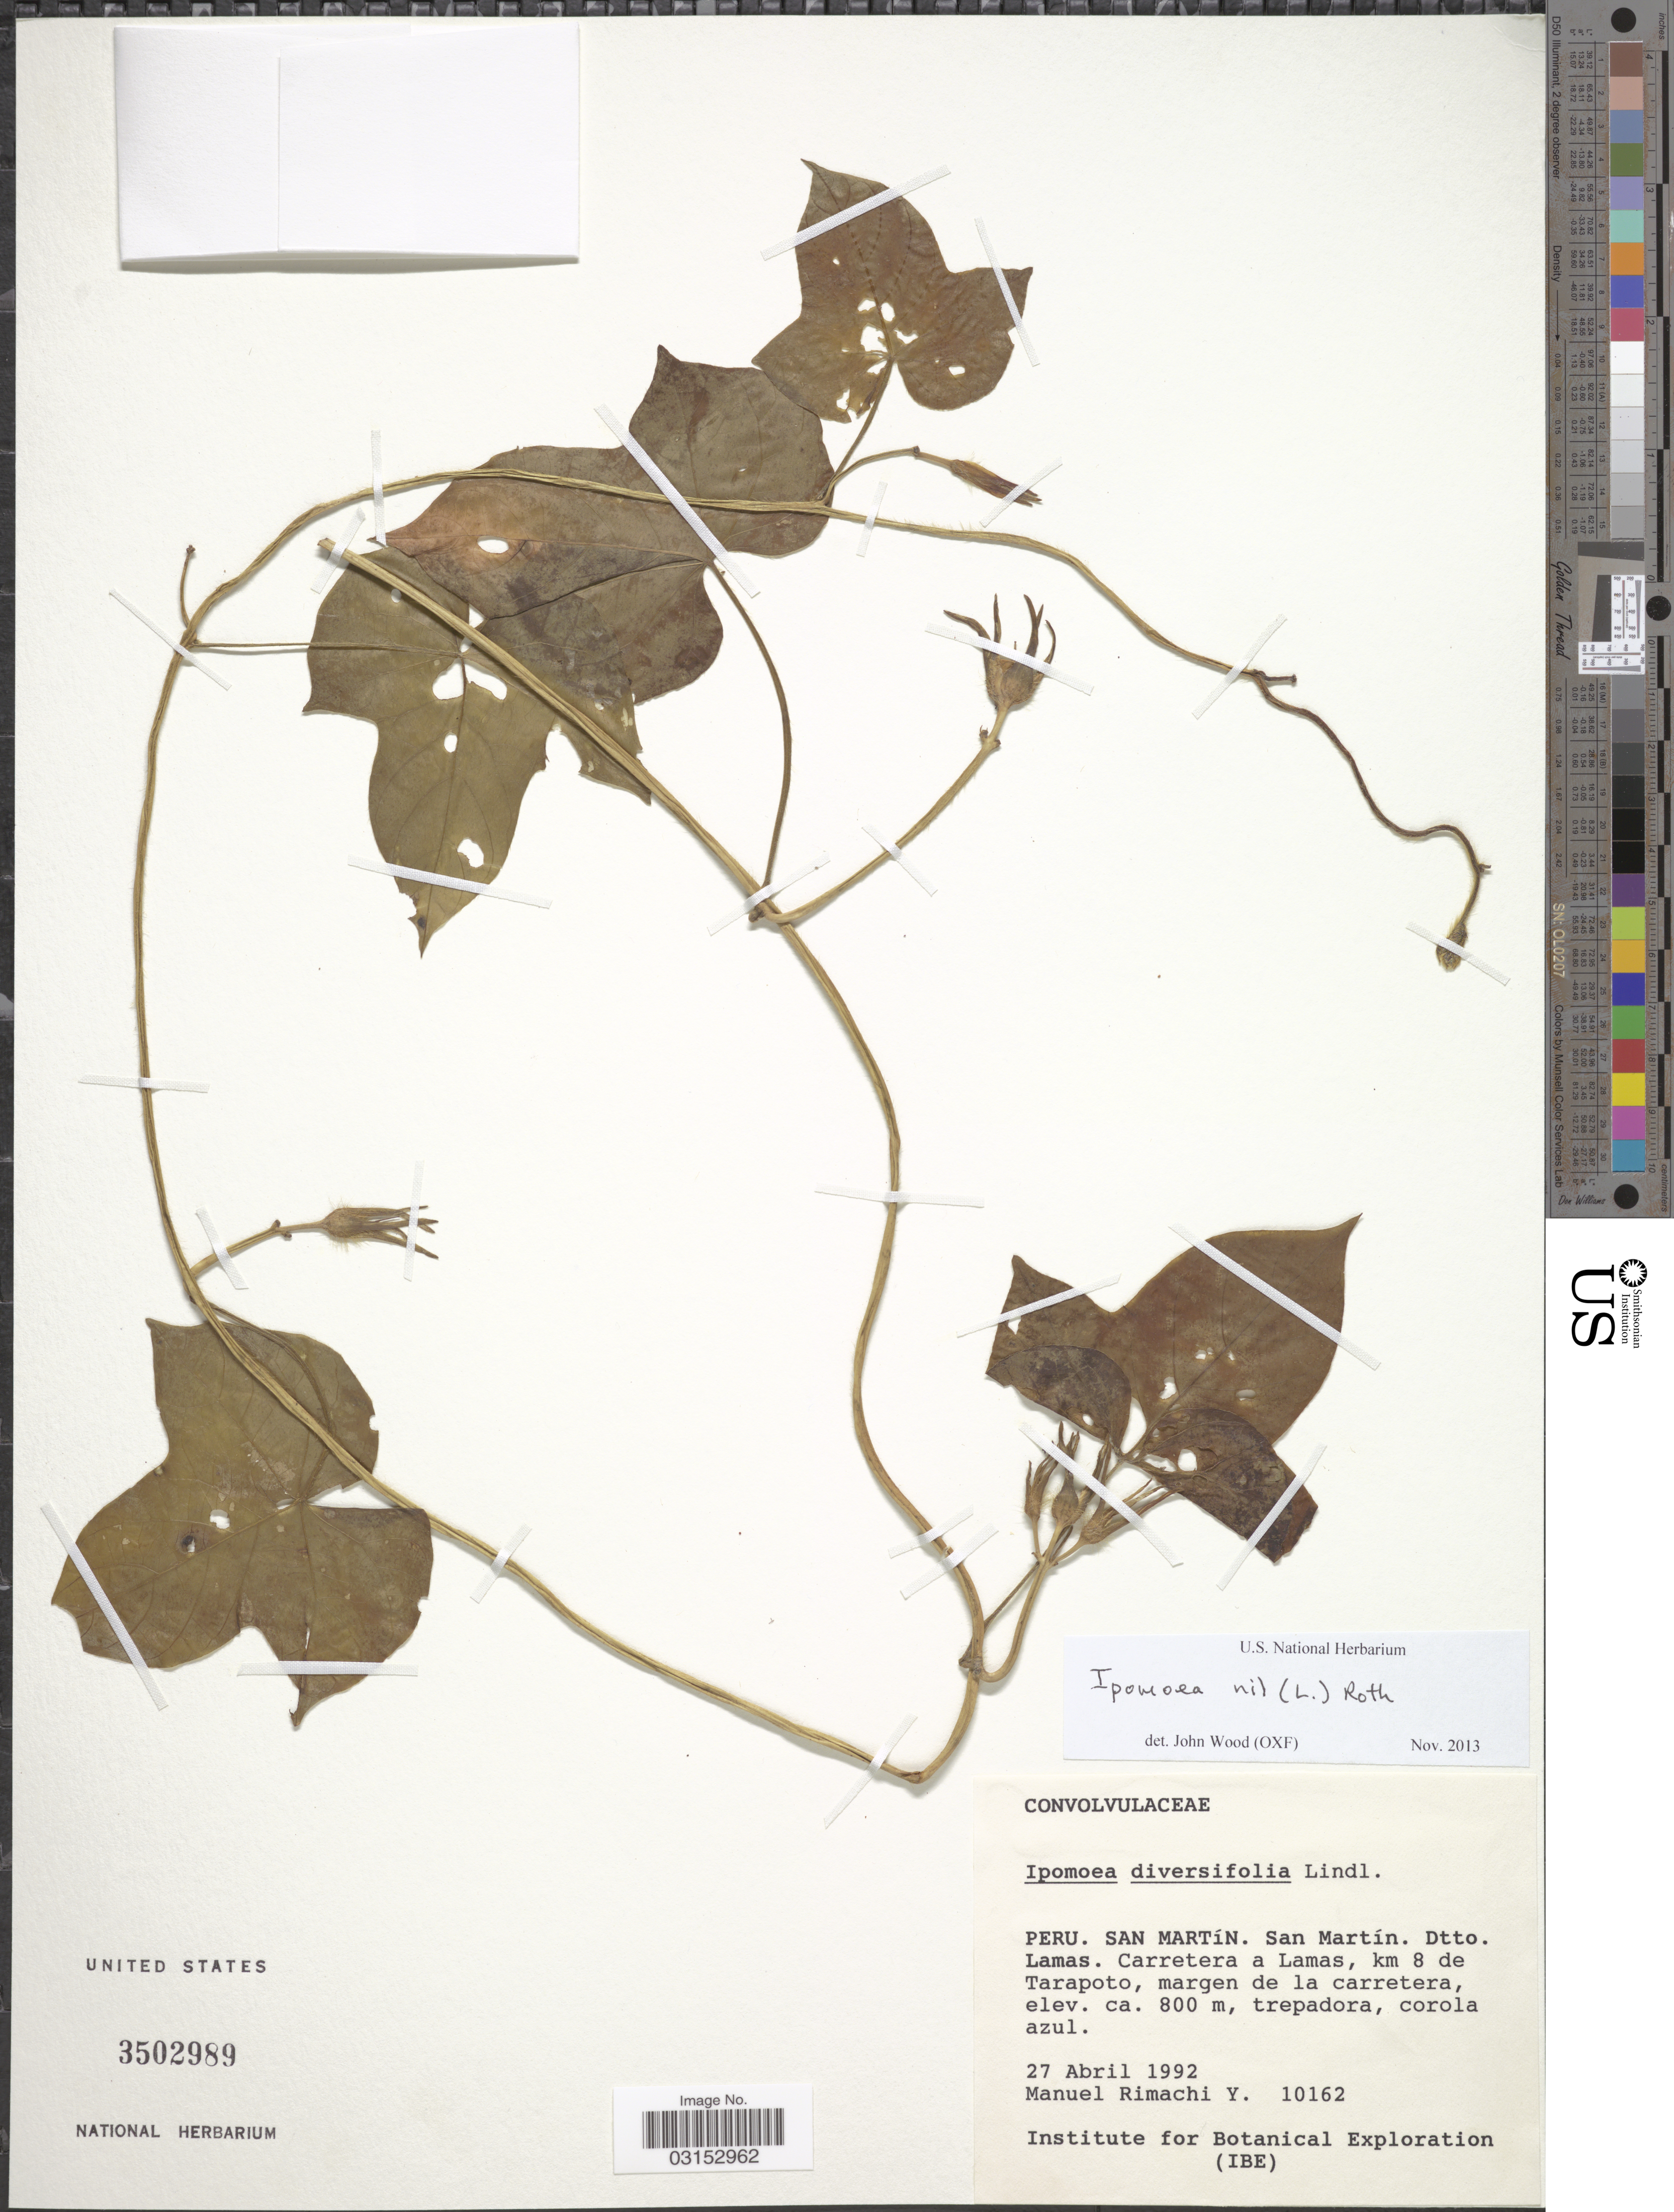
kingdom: Plantae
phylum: Tracheophyta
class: Magnoliopsida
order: Solanales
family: Convolvulaceae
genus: Ipomoea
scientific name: Ipomoea nil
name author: (L.) Roth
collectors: M. Rimachi Y.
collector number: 10162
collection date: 1992-04-27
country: Peru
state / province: San Martín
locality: San Martín. Dtto. Lamas. Carretera a Lamas, km 8 de Tarapoto, margen de la carretera.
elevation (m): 800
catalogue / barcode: US 3502989